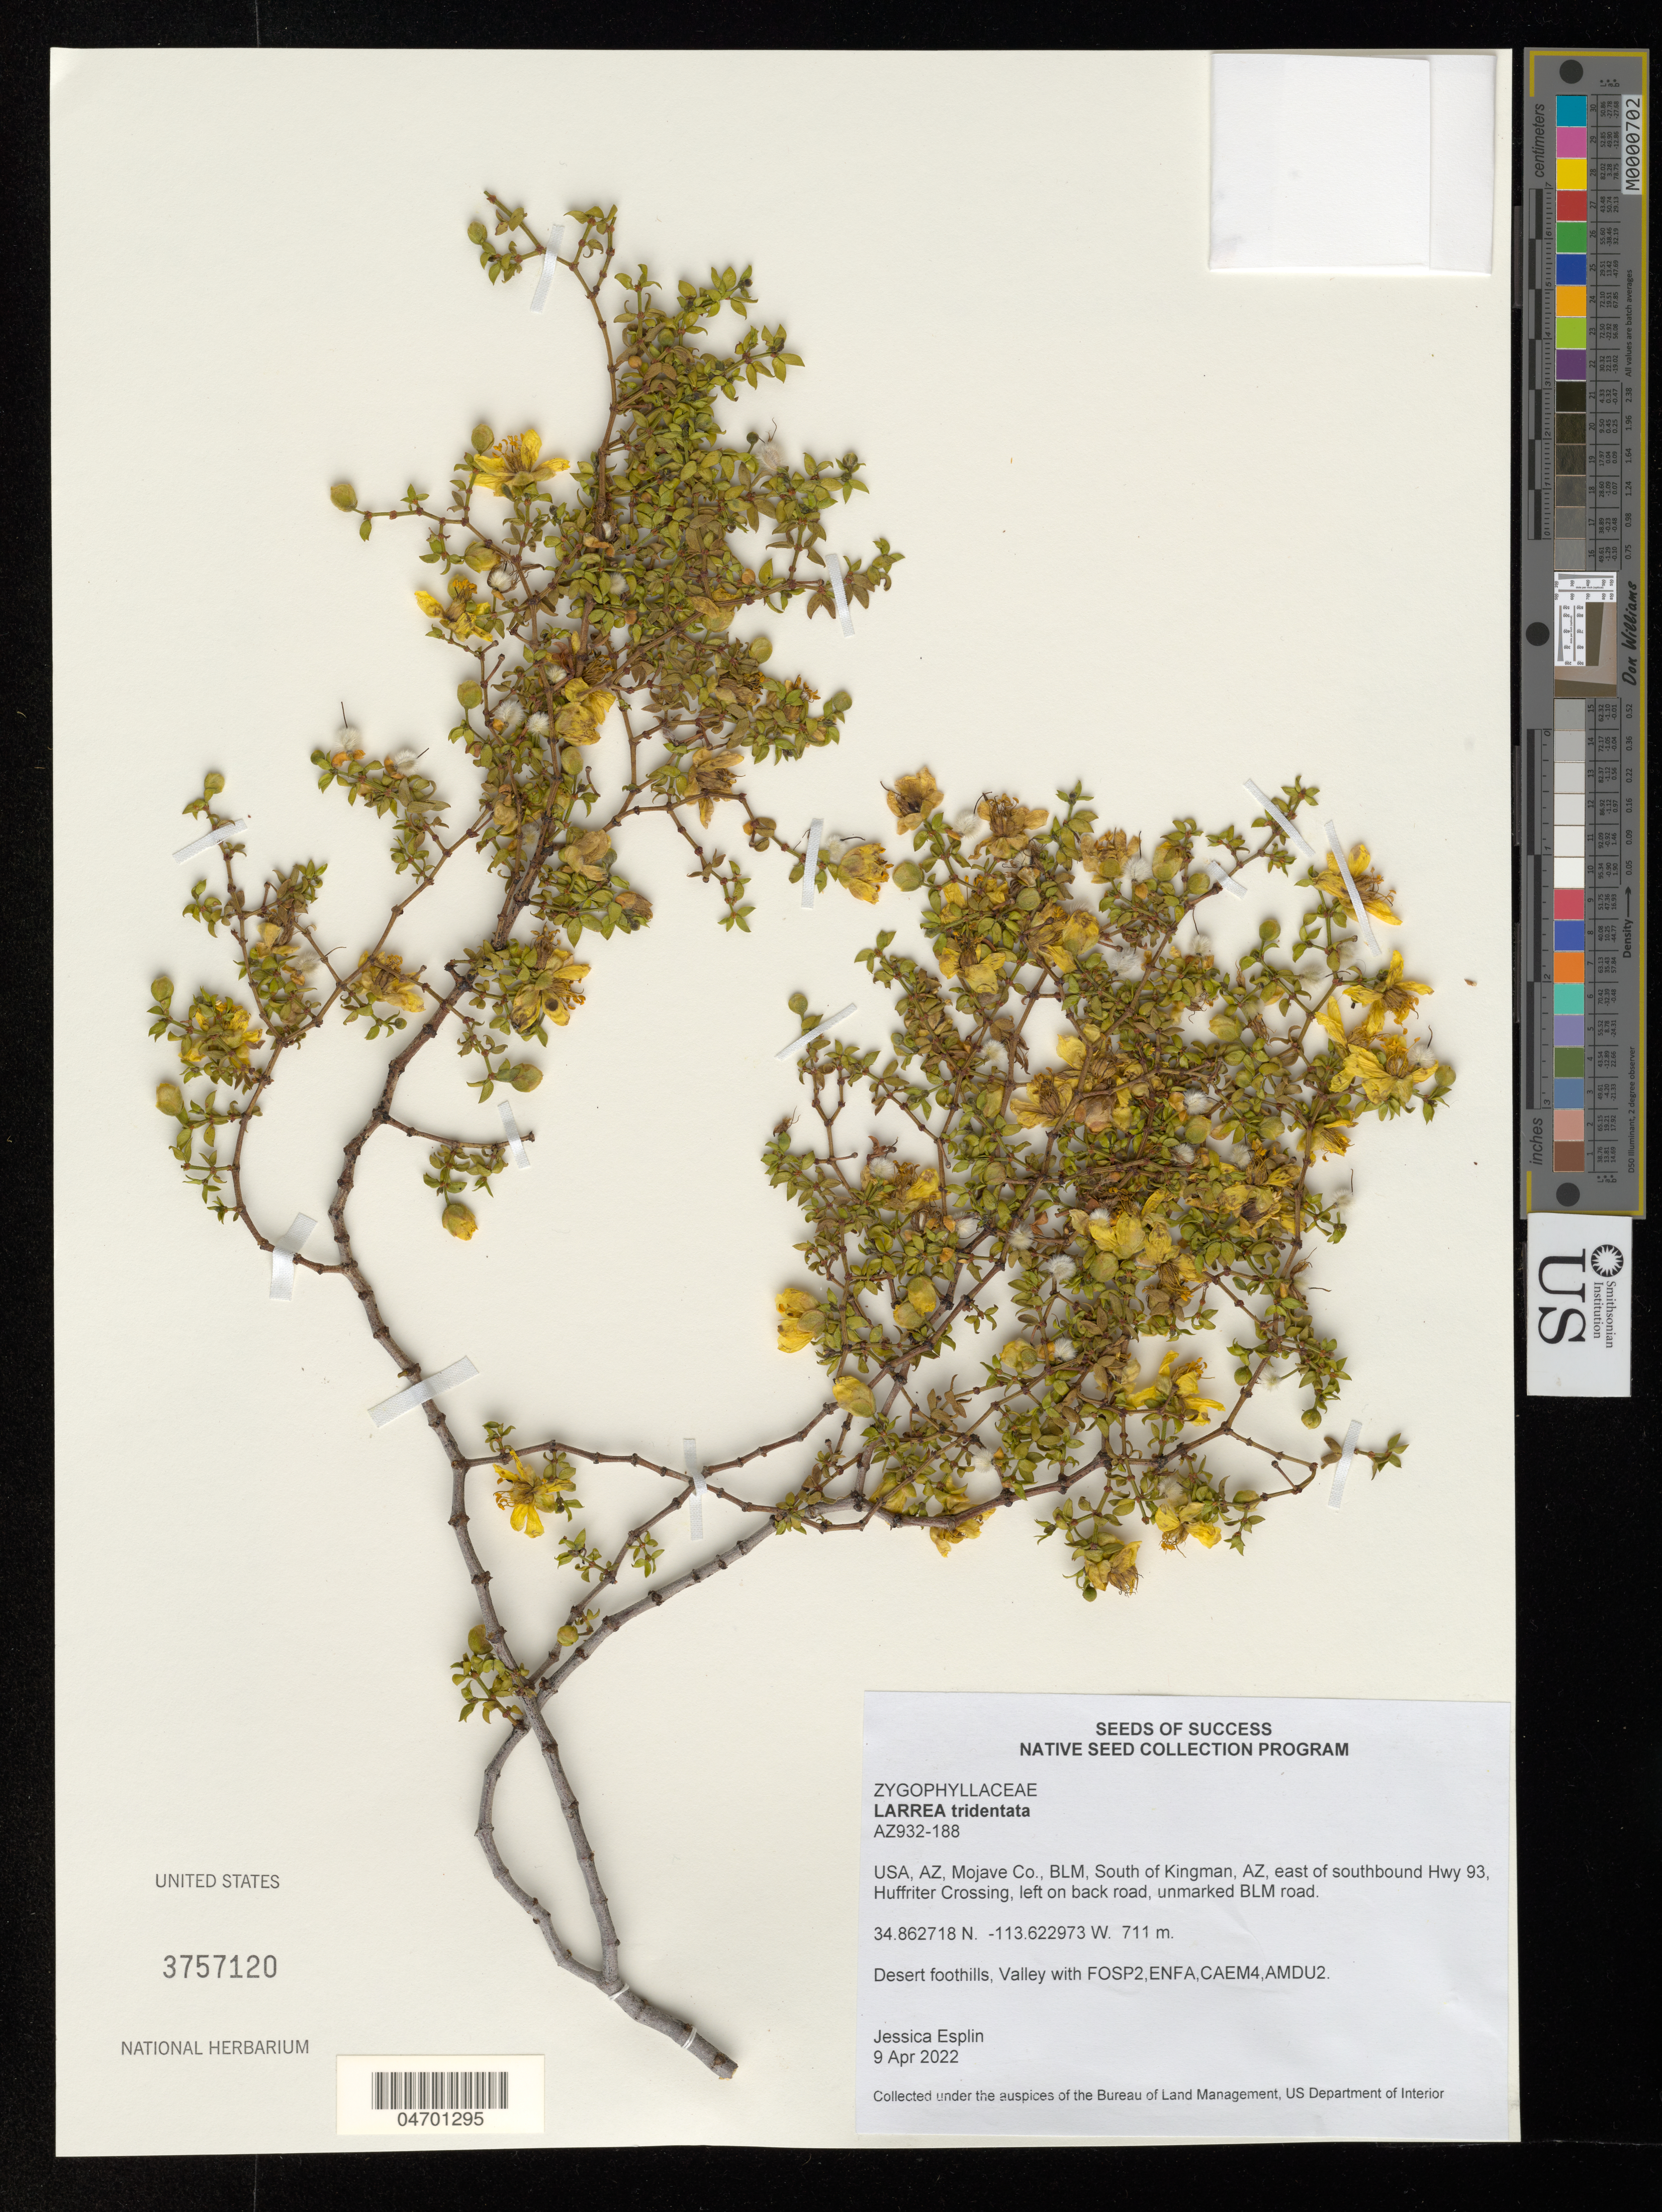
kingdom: Plantae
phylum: Tracheophyta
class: Magnoliopsida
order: Zygophyllales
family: Zygophyllaceae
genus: Larrea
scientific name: Larrea tridentata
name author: (Sessé & Moc. ex DC.) Coville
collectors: A. Ron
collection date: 2022-04-09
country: United States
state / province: Arizona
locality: AZ, Mojave Co., BLM, South of Kingman, east of southbound Hwy 93, Huffriter Crossing, left on back road, unmarked BLM road.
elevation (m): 711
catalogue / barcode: US 3757120